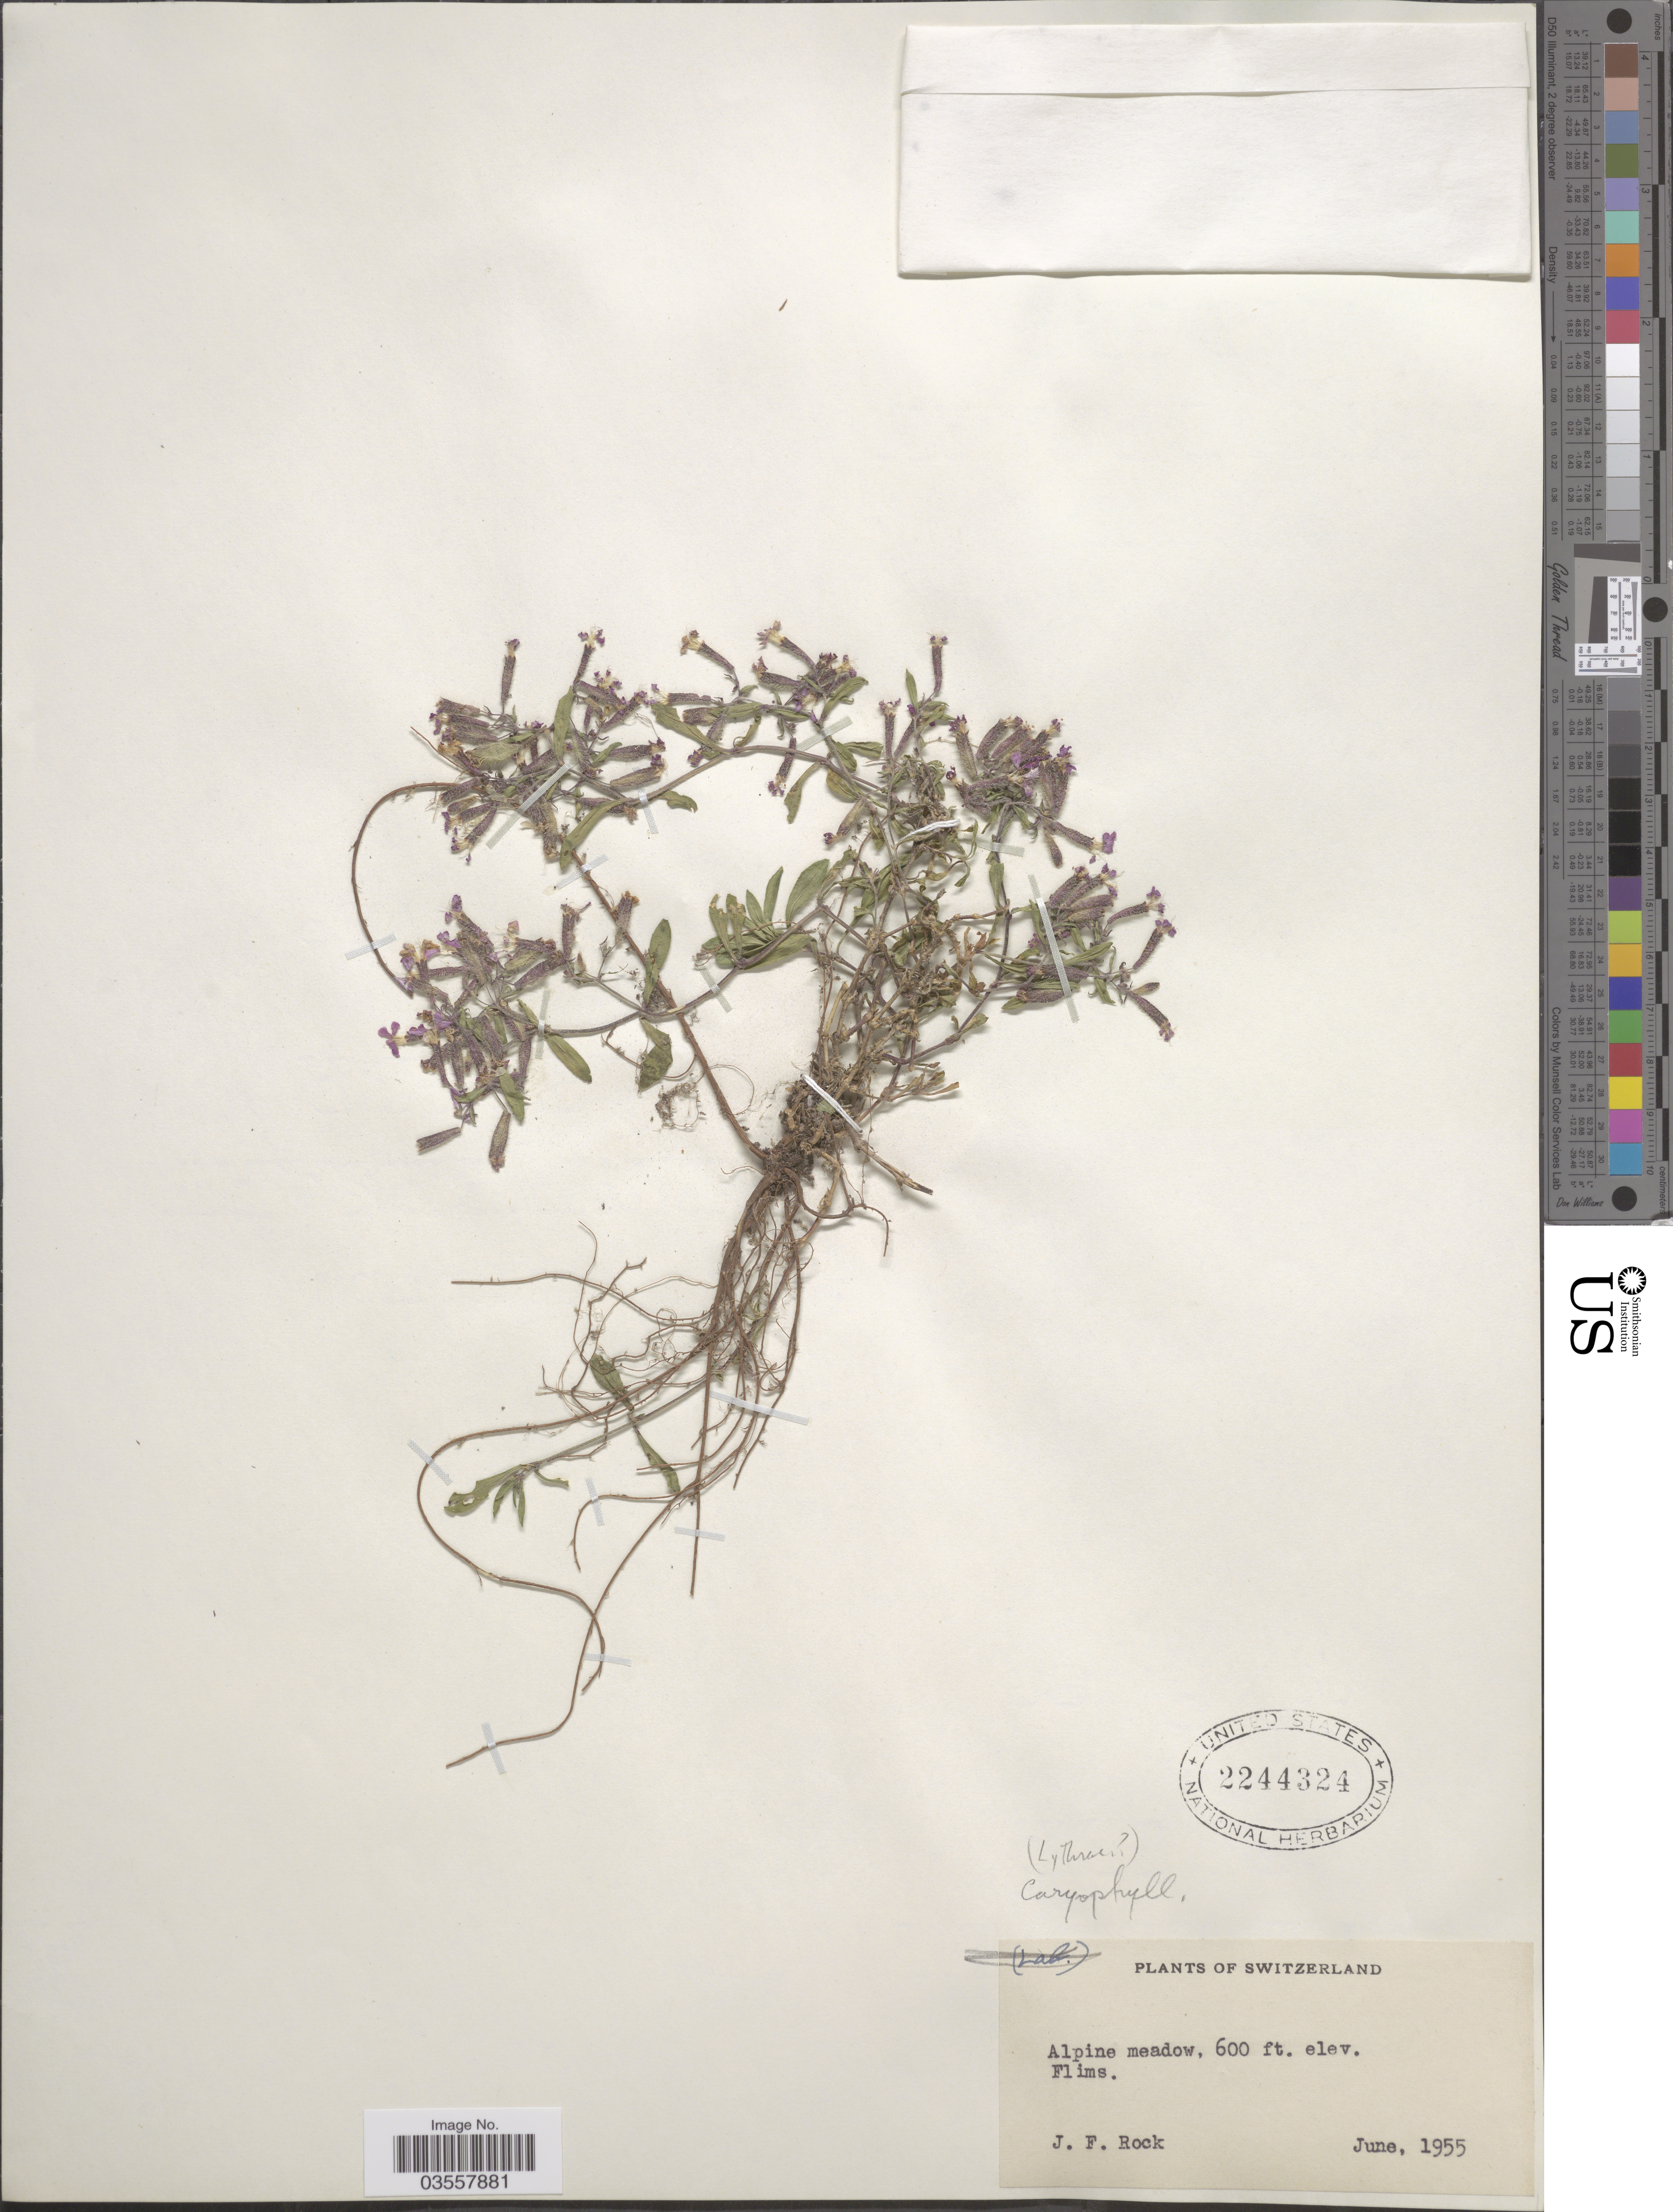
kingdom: Plantae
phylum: Tracheophyta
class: Magnoliopsida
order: Caryophyllales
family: Caryophyllaceae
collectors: J. Rock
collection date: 1955-06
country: Switzerland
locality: Alpine meadow. Flims.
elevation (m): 183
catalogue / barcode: US 2244324